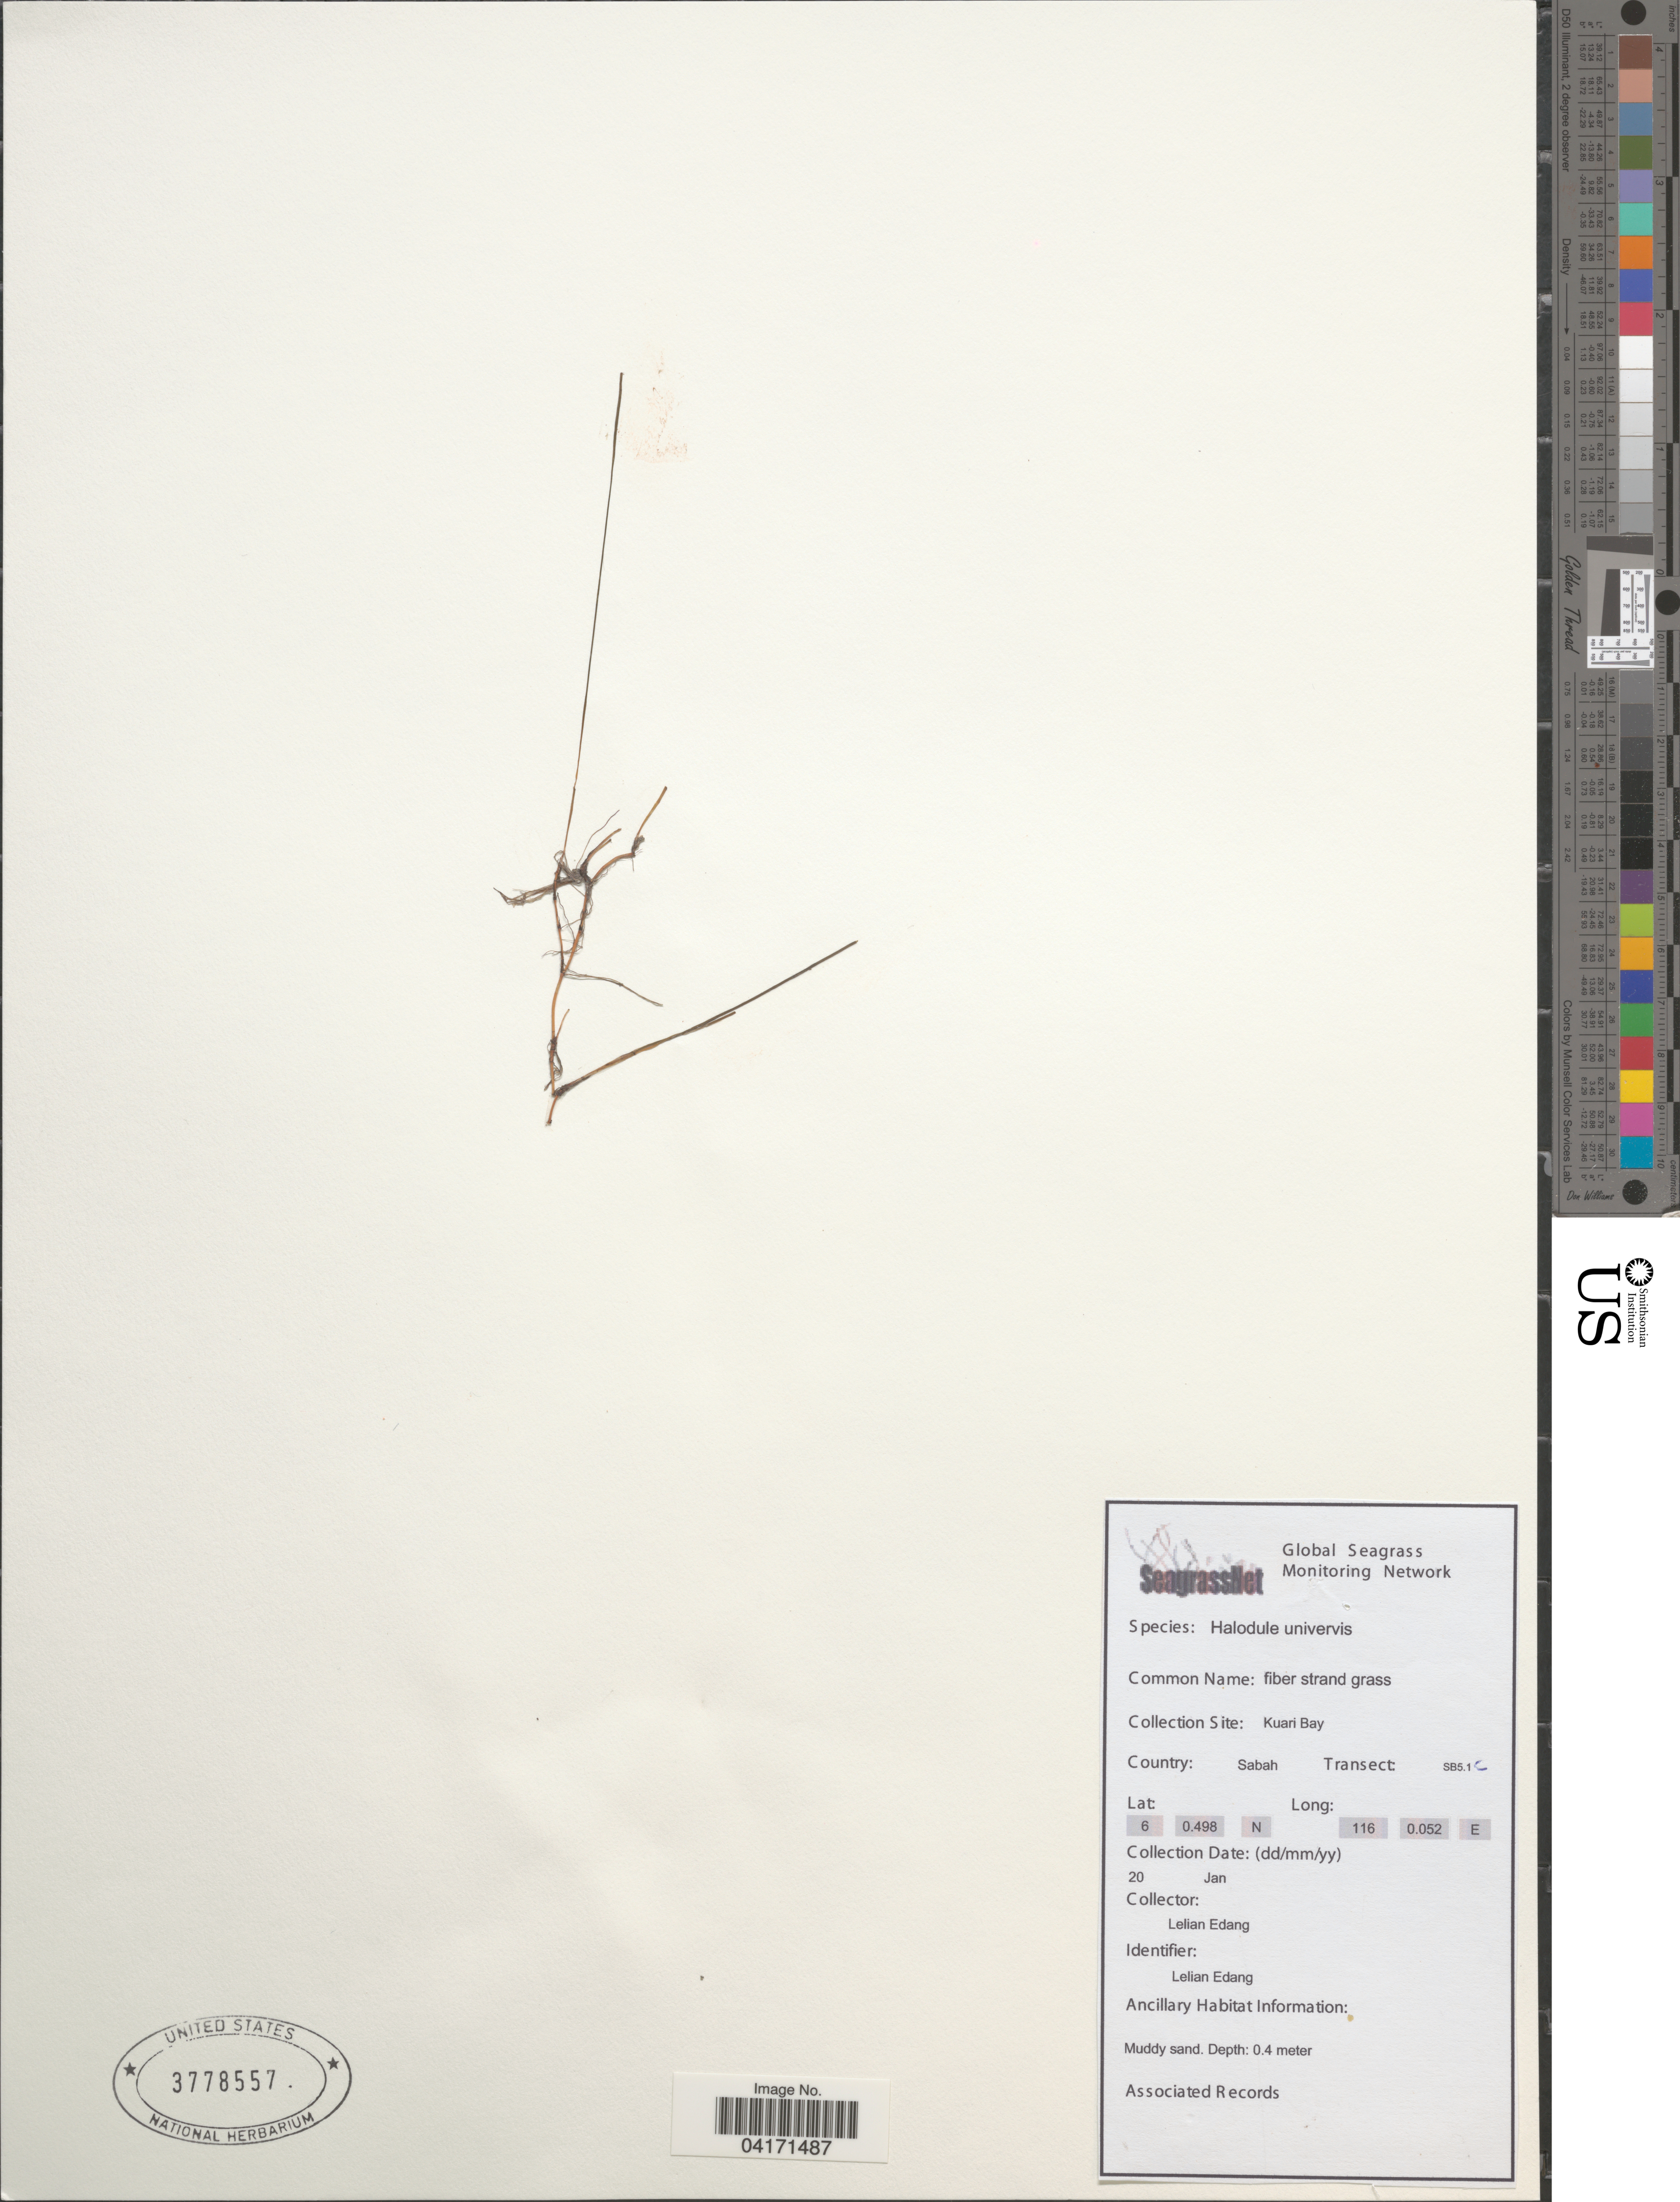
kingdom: Plantae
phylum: Tracheophyta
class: Liliopsida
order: Alismatales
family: Cymodoceaceae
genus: Halodule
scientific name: Halodule uninervis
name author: (Forssk.) Asch.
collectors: L. Edang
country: Malaysia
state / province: Sabah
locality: Kuari Bay. Transect: SB5.1C.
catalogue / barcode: US 3778557